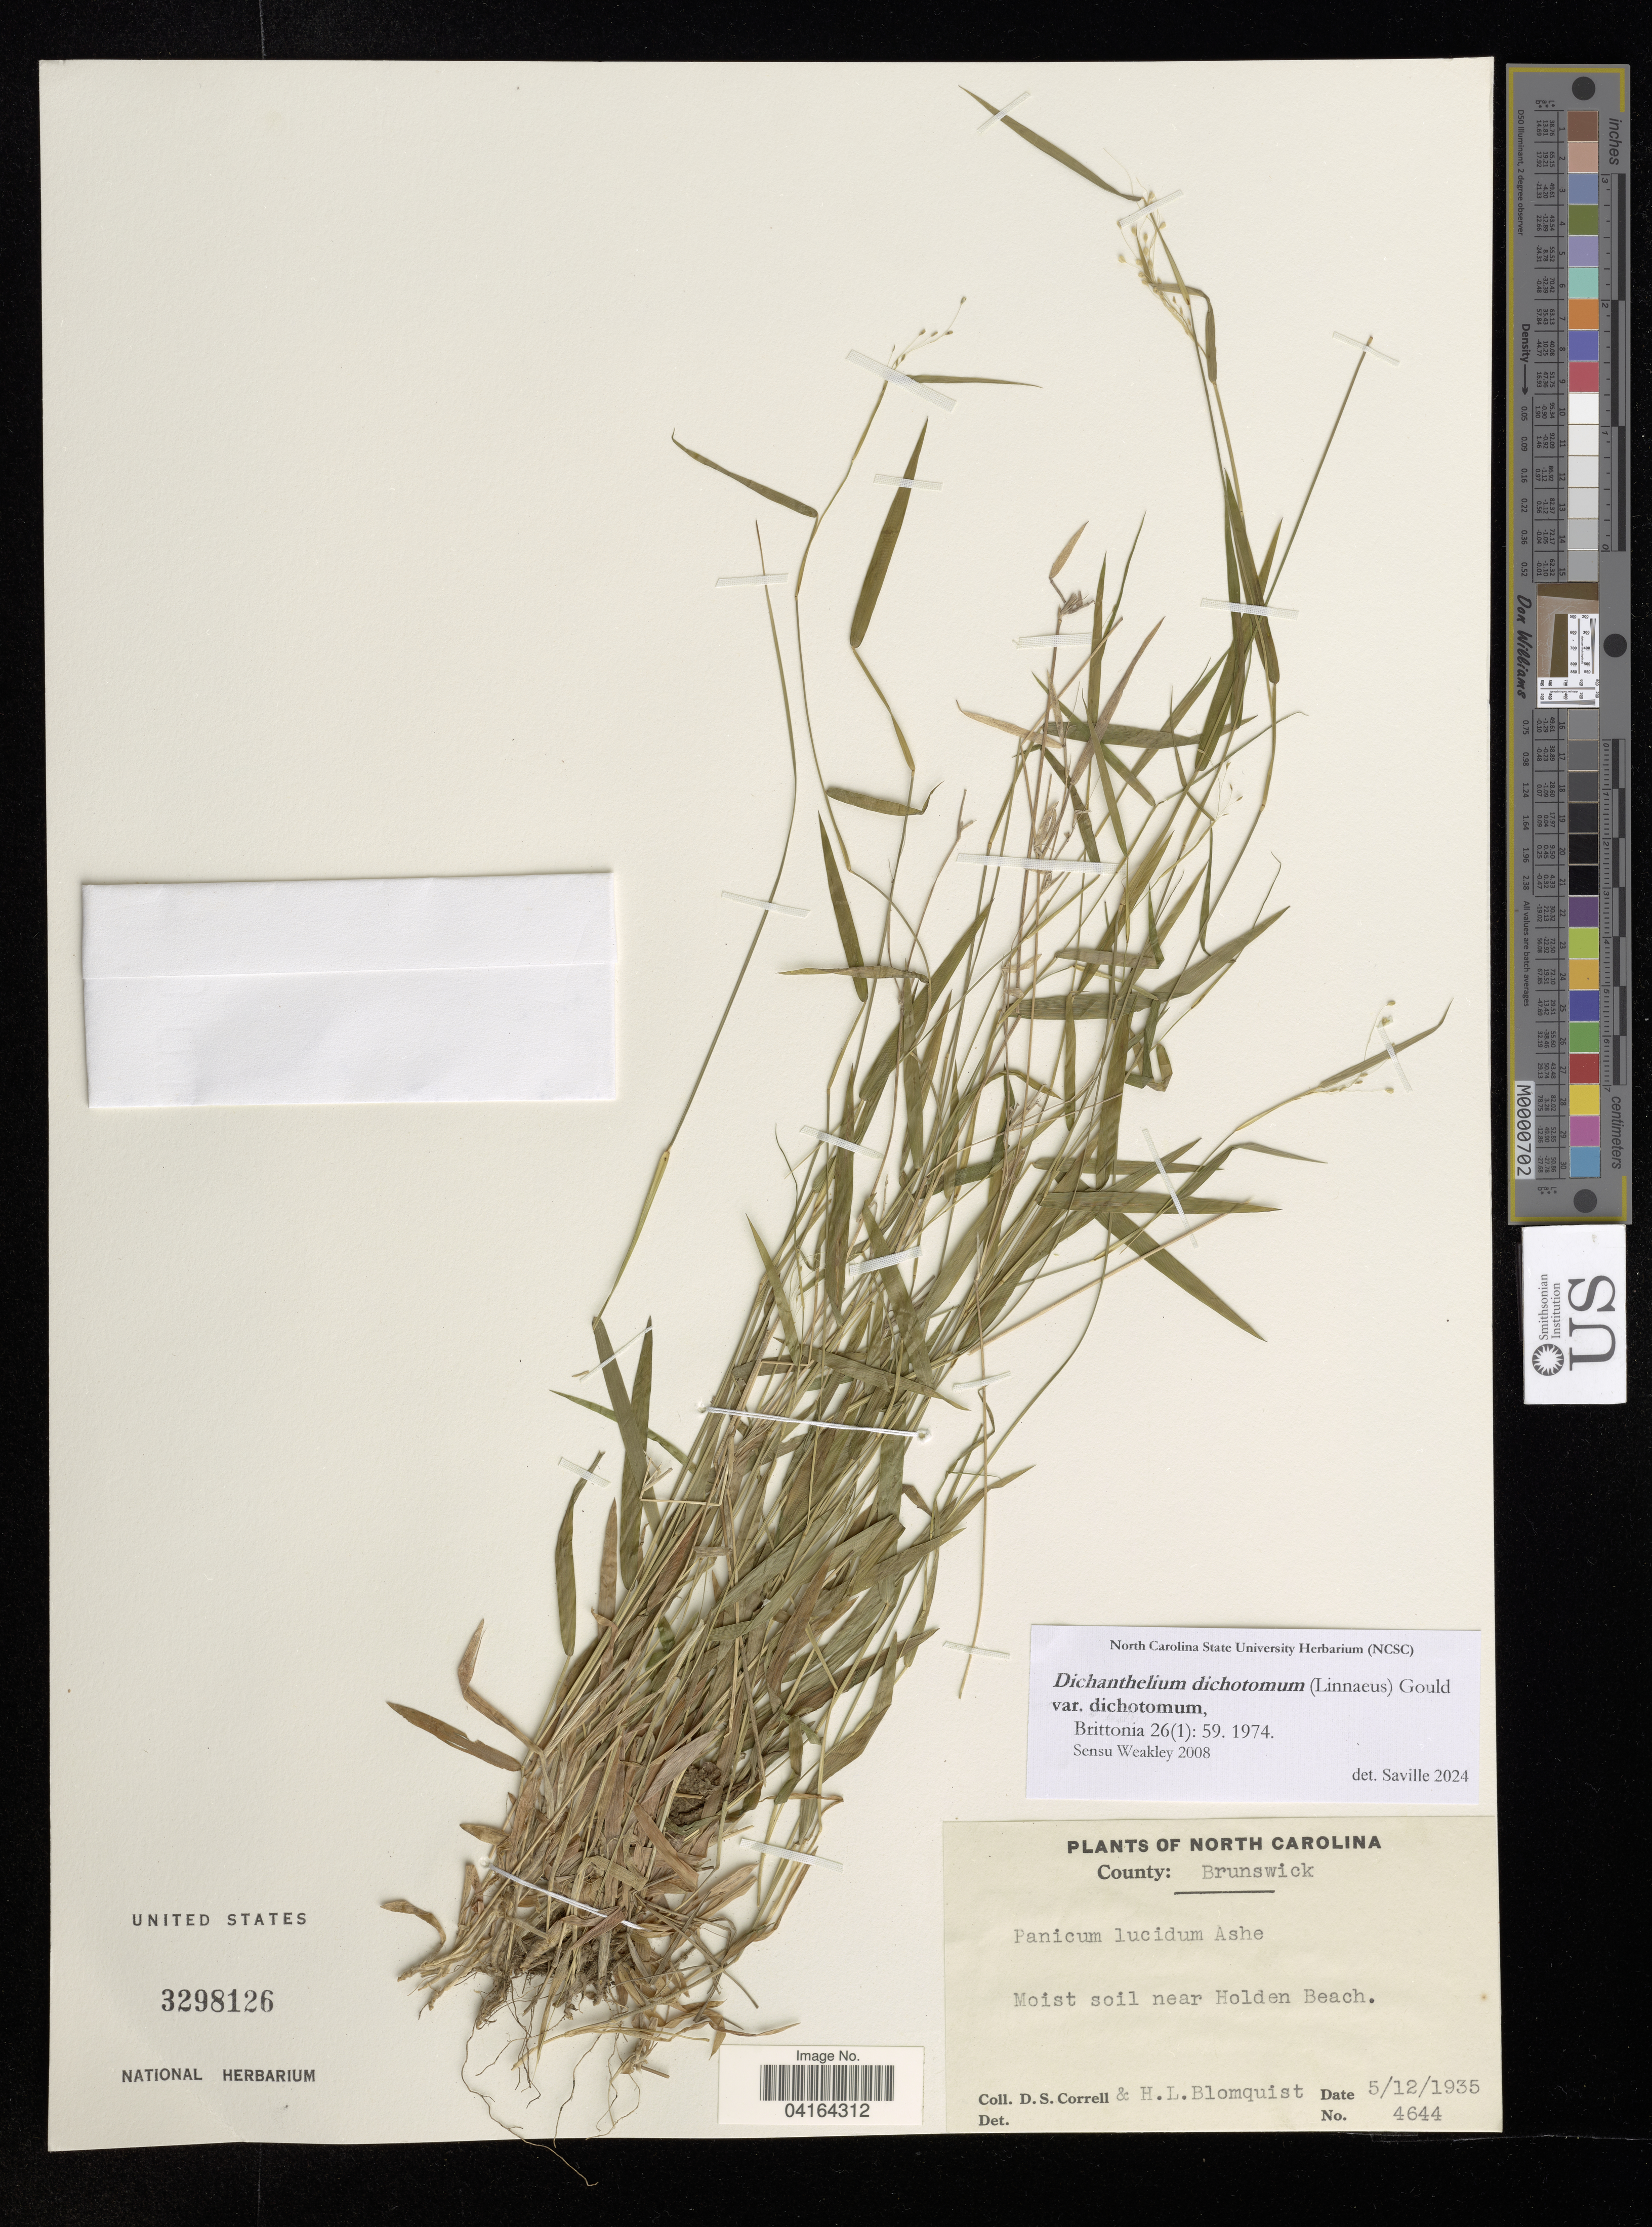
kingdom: Plantae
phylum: Tracheophyta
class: Liliopsida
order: Poales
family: Poaceae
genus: Dichanthelium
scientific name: Dichanthelium dichotomum var. dichotomum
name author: (L.) Gould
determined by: Saville, A. C., (NCSC), North Carolina State University (UNITED STATES)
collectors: D. S. Correll & H. Blomquist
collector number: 4644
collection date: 1935-12-05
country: United States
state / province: North Carolina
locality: County: Brunswick. Near Holden Beach.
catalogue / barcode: US 3298126